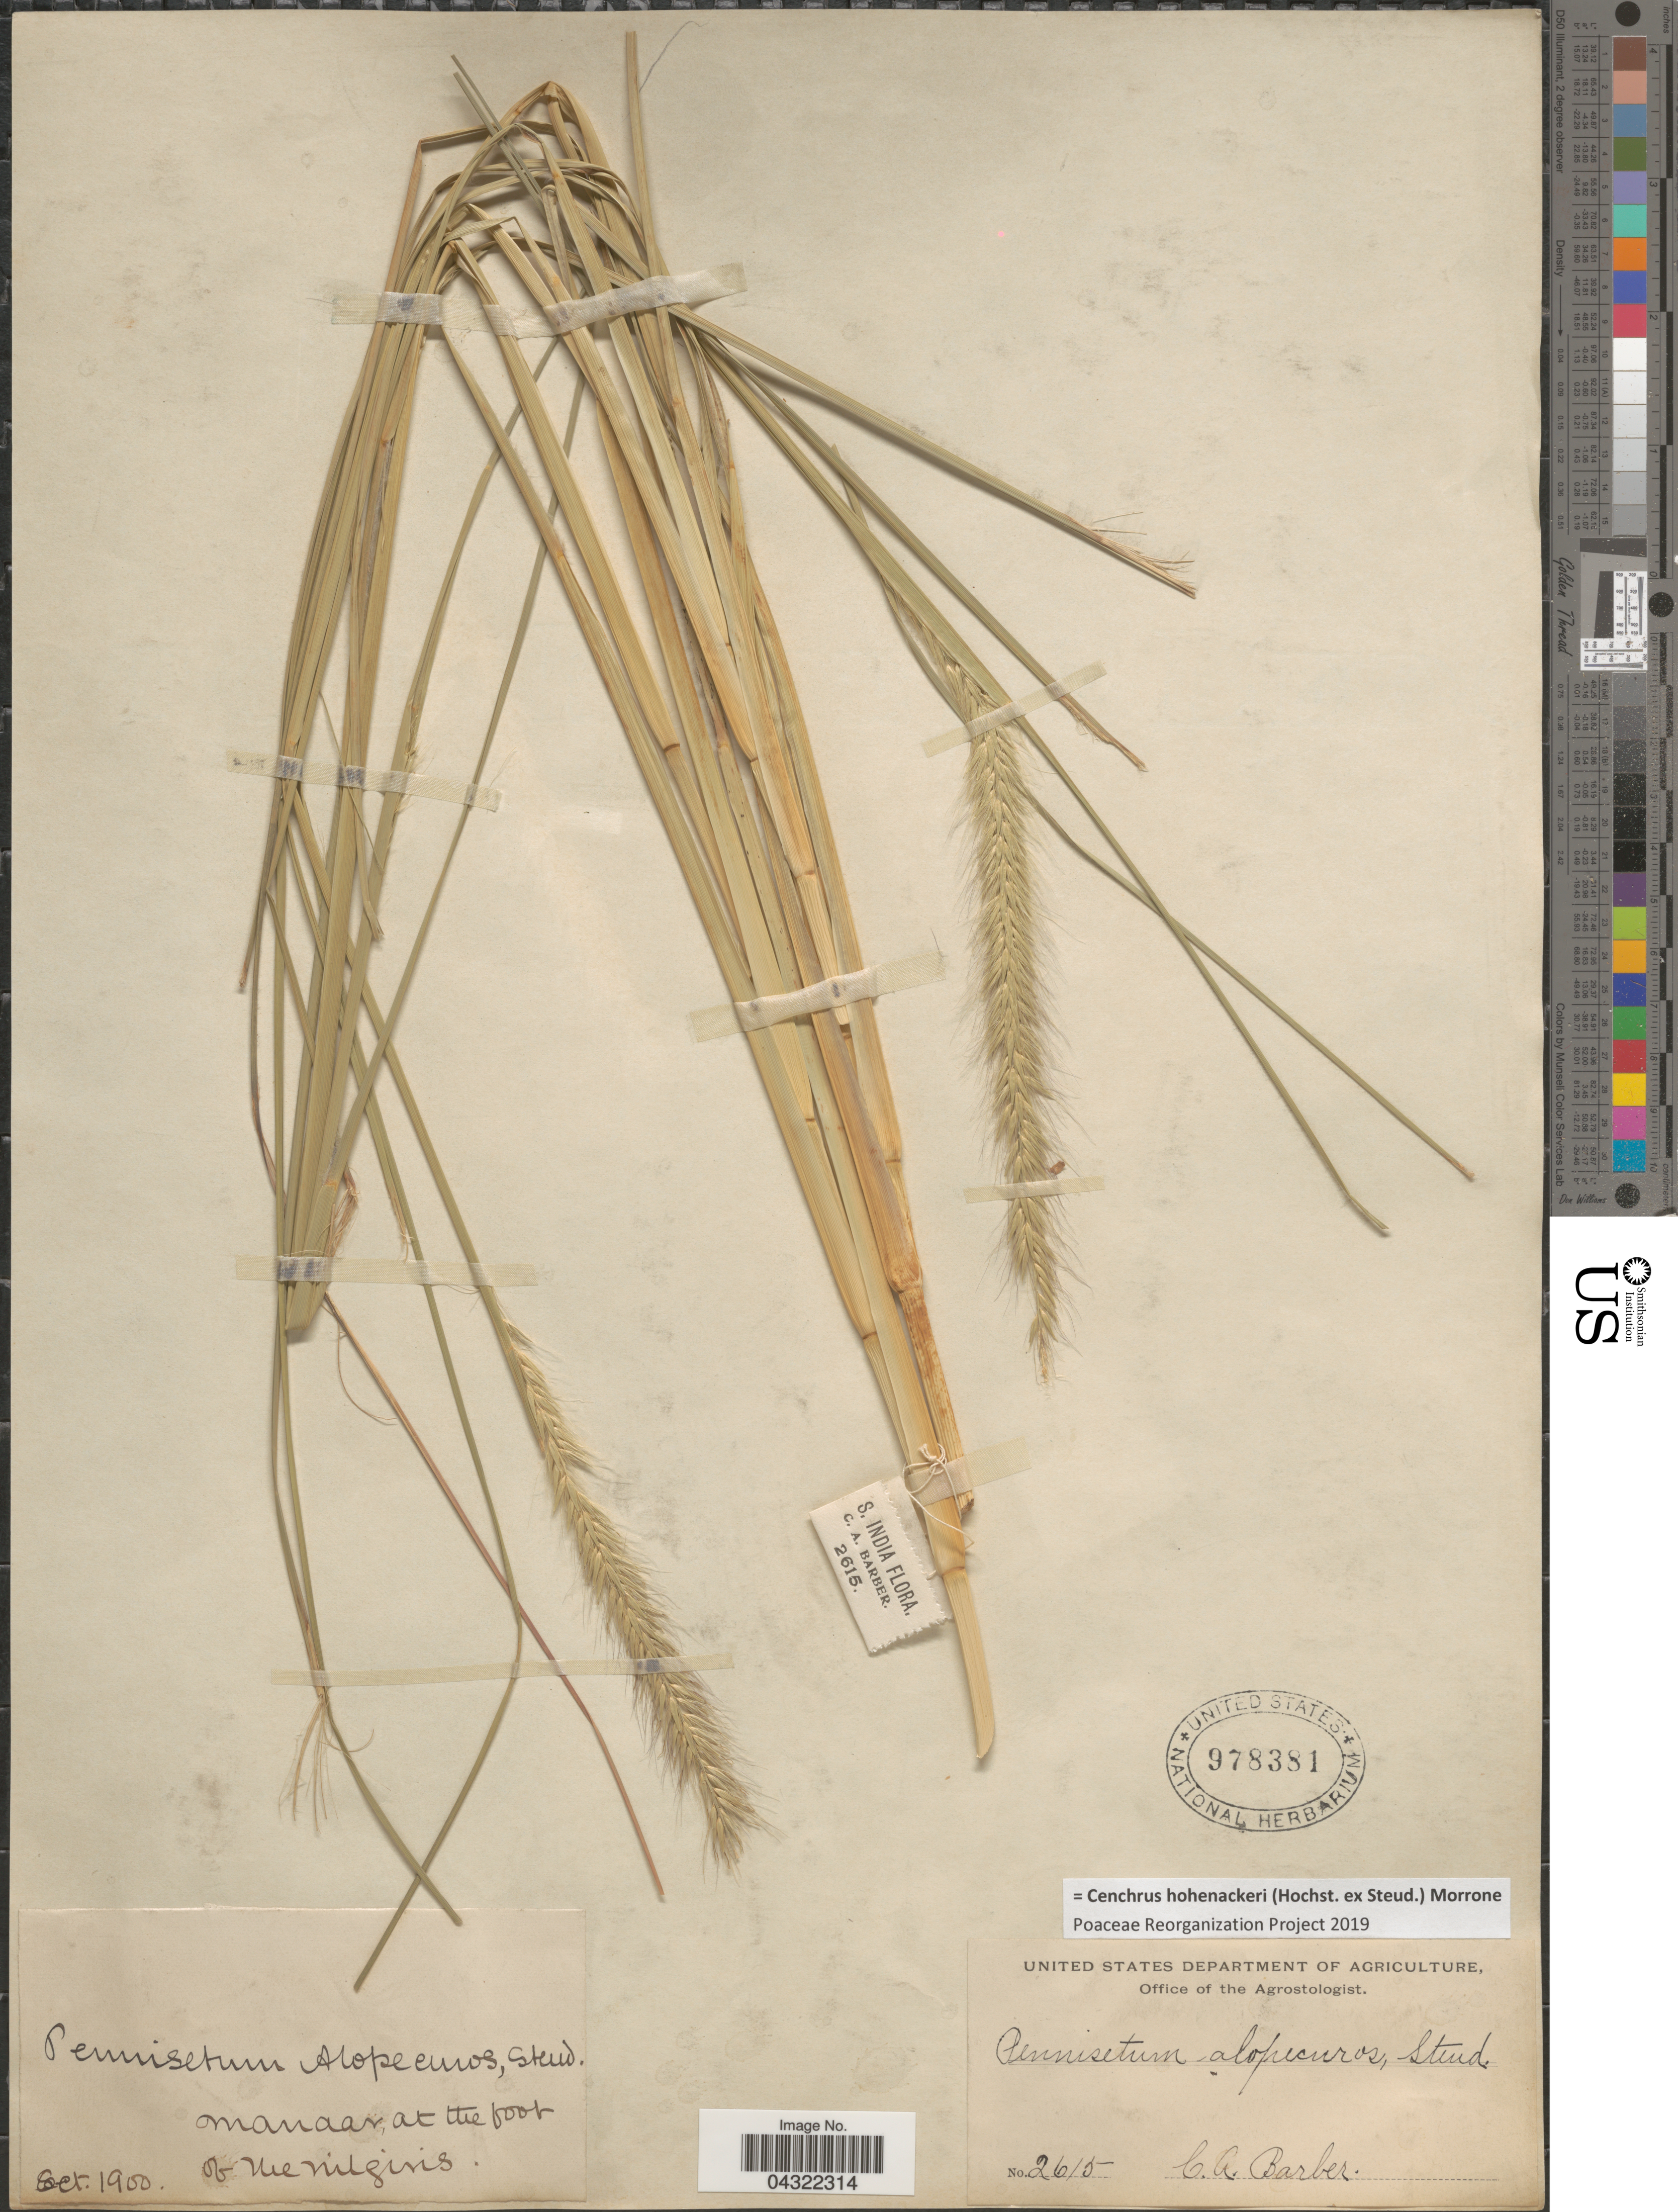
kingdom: Plantae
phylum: Tracheophyta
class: Liliopsida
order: Poales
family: Poaceae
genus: Cenchrus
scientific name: Cenchrus hohenackeri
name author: (Hochst. ex Steud.) Morrone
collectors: C. Barber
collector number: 2615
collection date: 1900-10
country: India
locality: Manaar, at the foor of the Nilgiris. S. India.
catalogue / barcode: US 978381